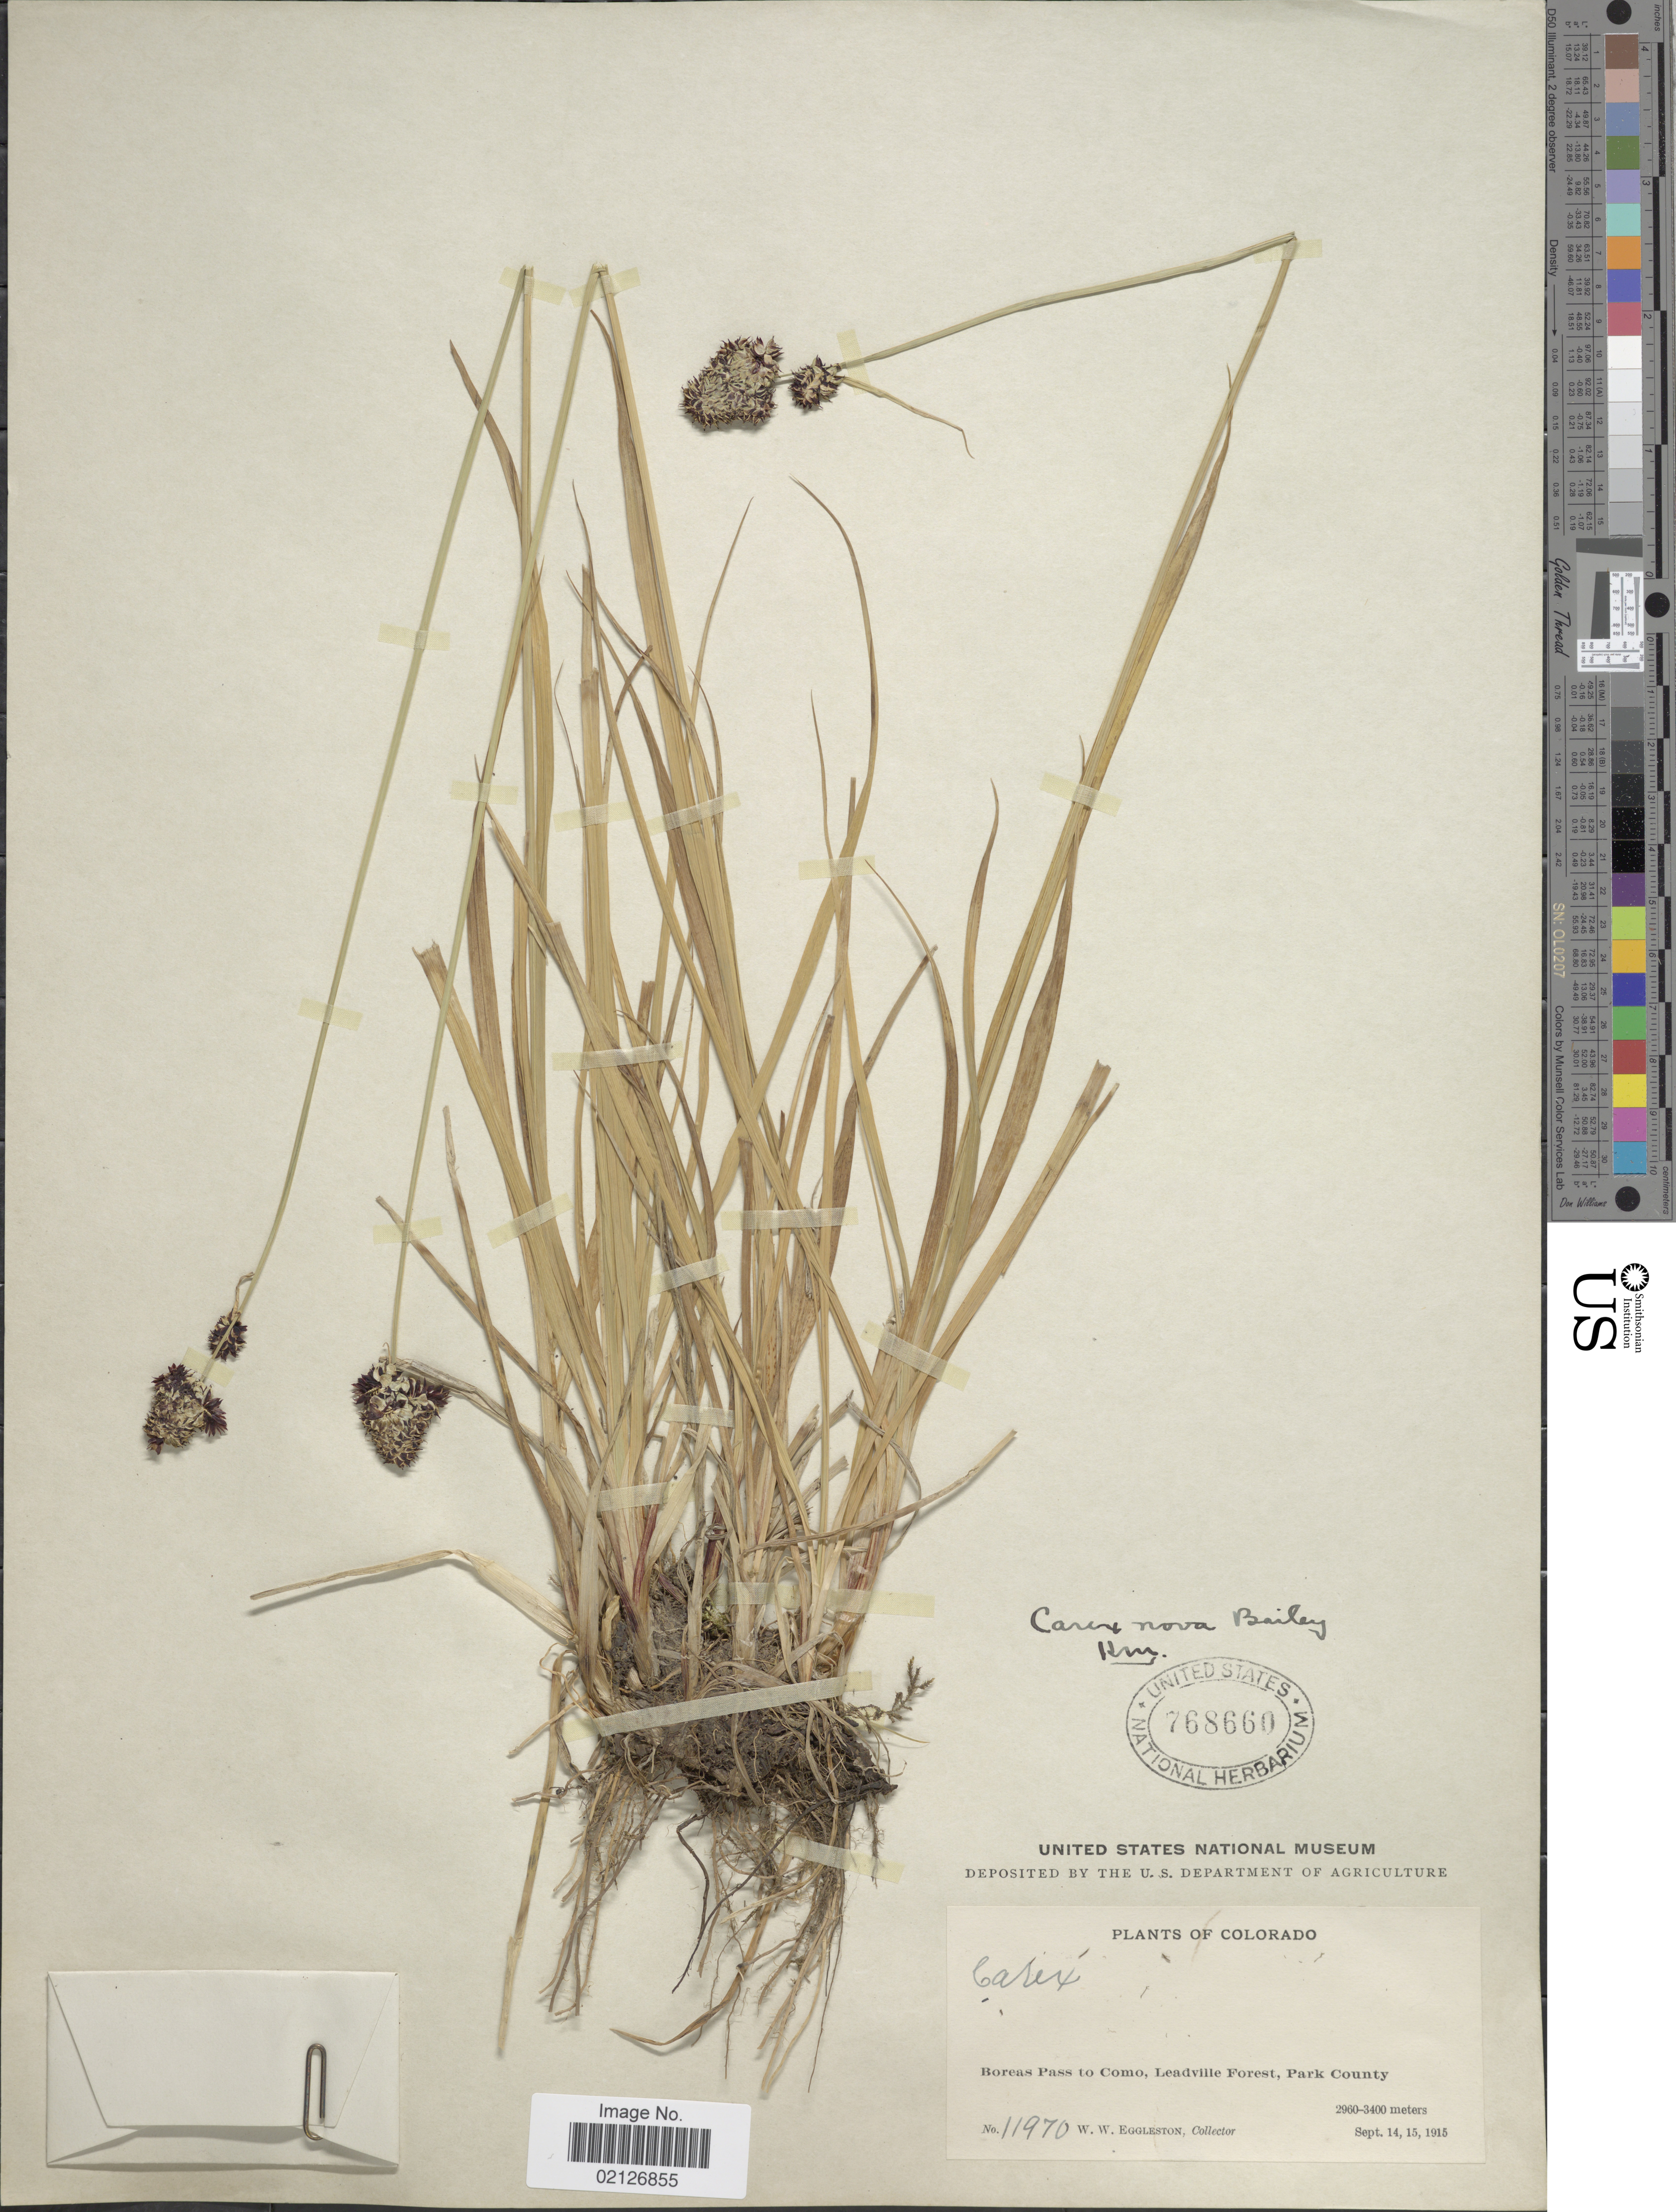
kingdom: Plantae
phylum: Tracheophyta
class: Liliopsida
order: Poales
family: Cyperaceae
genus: Carex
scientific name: Carex nova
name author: L.H. Bailey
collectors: W. W. Eggleston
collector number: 11970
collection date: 1915-09-14/1915-09-15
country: United States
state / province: Colorado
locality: Boreas Pass to Como, Leadville Forest, Park County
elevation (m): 2960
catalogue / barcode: US 768660